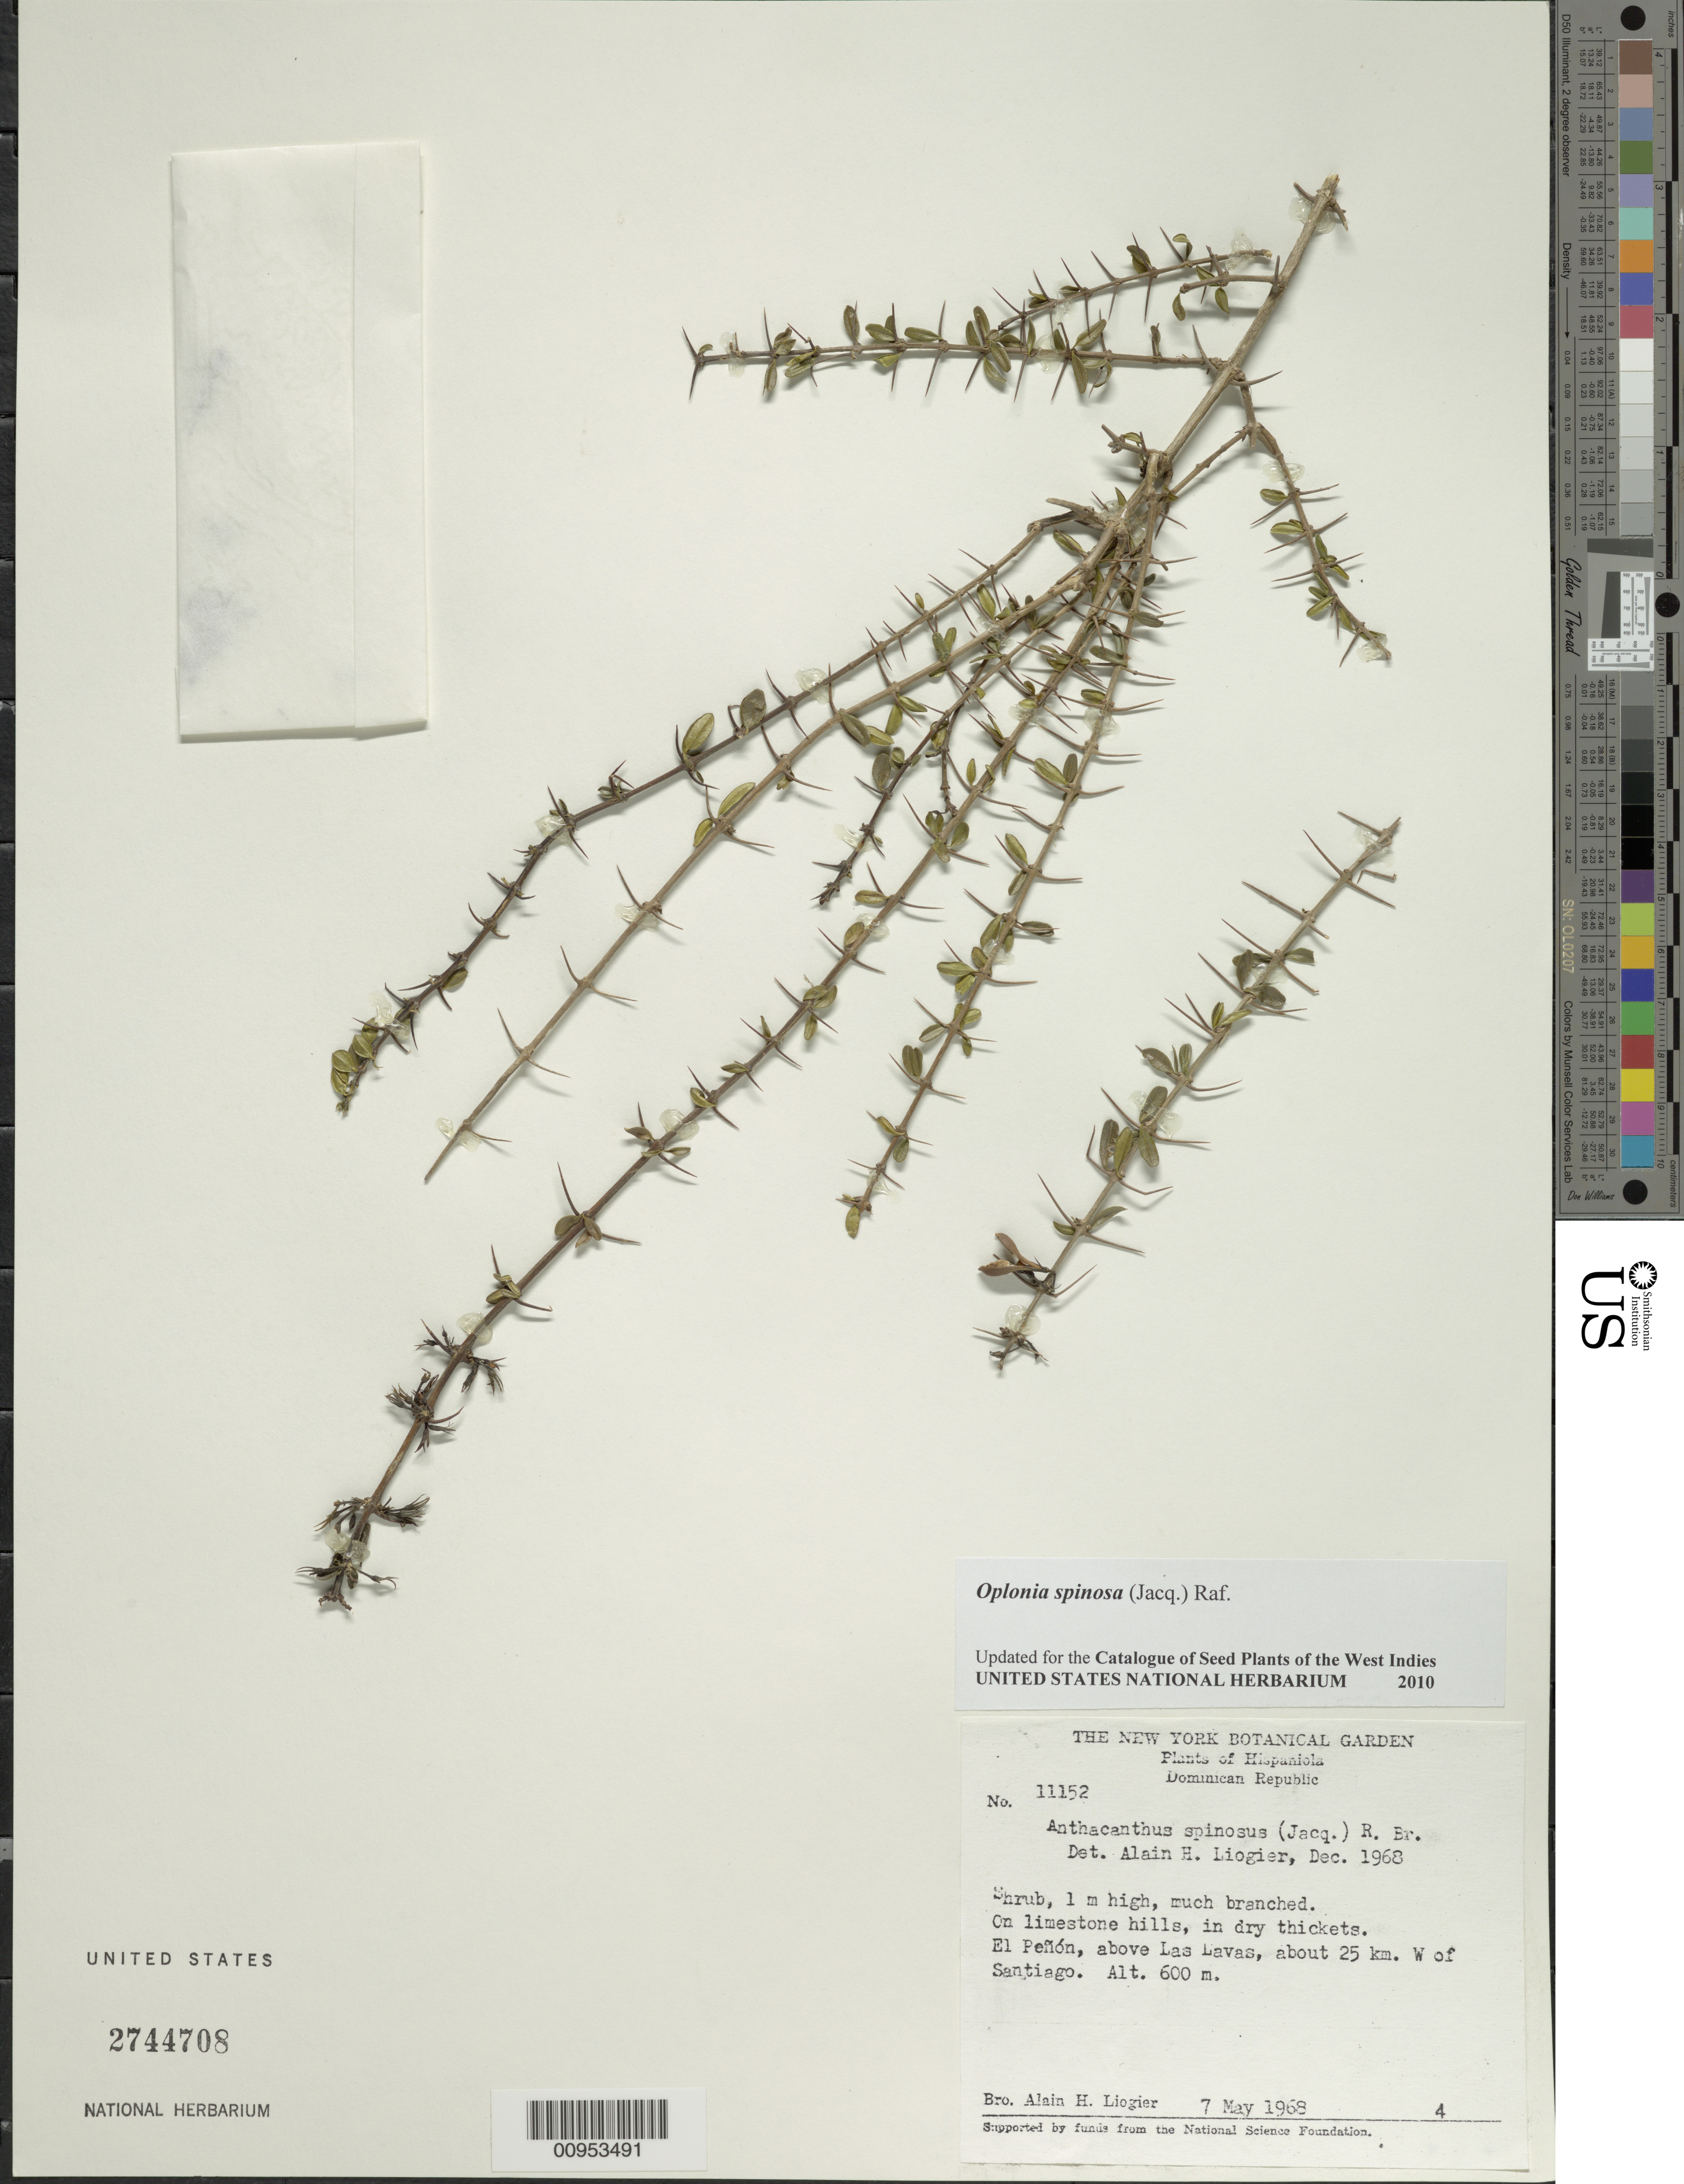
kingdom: Plantae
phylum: Tracheophyta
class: Magnoliopsida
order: Lamiales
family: Acanthaceae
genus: Oplonia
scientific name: Oplonia spinosa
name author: Raf.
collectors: A. H. Liogier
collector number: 11152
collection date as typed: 07 May 1968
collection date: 1968-05-07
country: Dominican Republic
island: Hispaniola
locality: El Peñon, above Las Lavas, about 25 km W of Santiago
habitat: On limestone hills in dry thickets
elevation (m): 600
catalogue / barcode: US 2744708